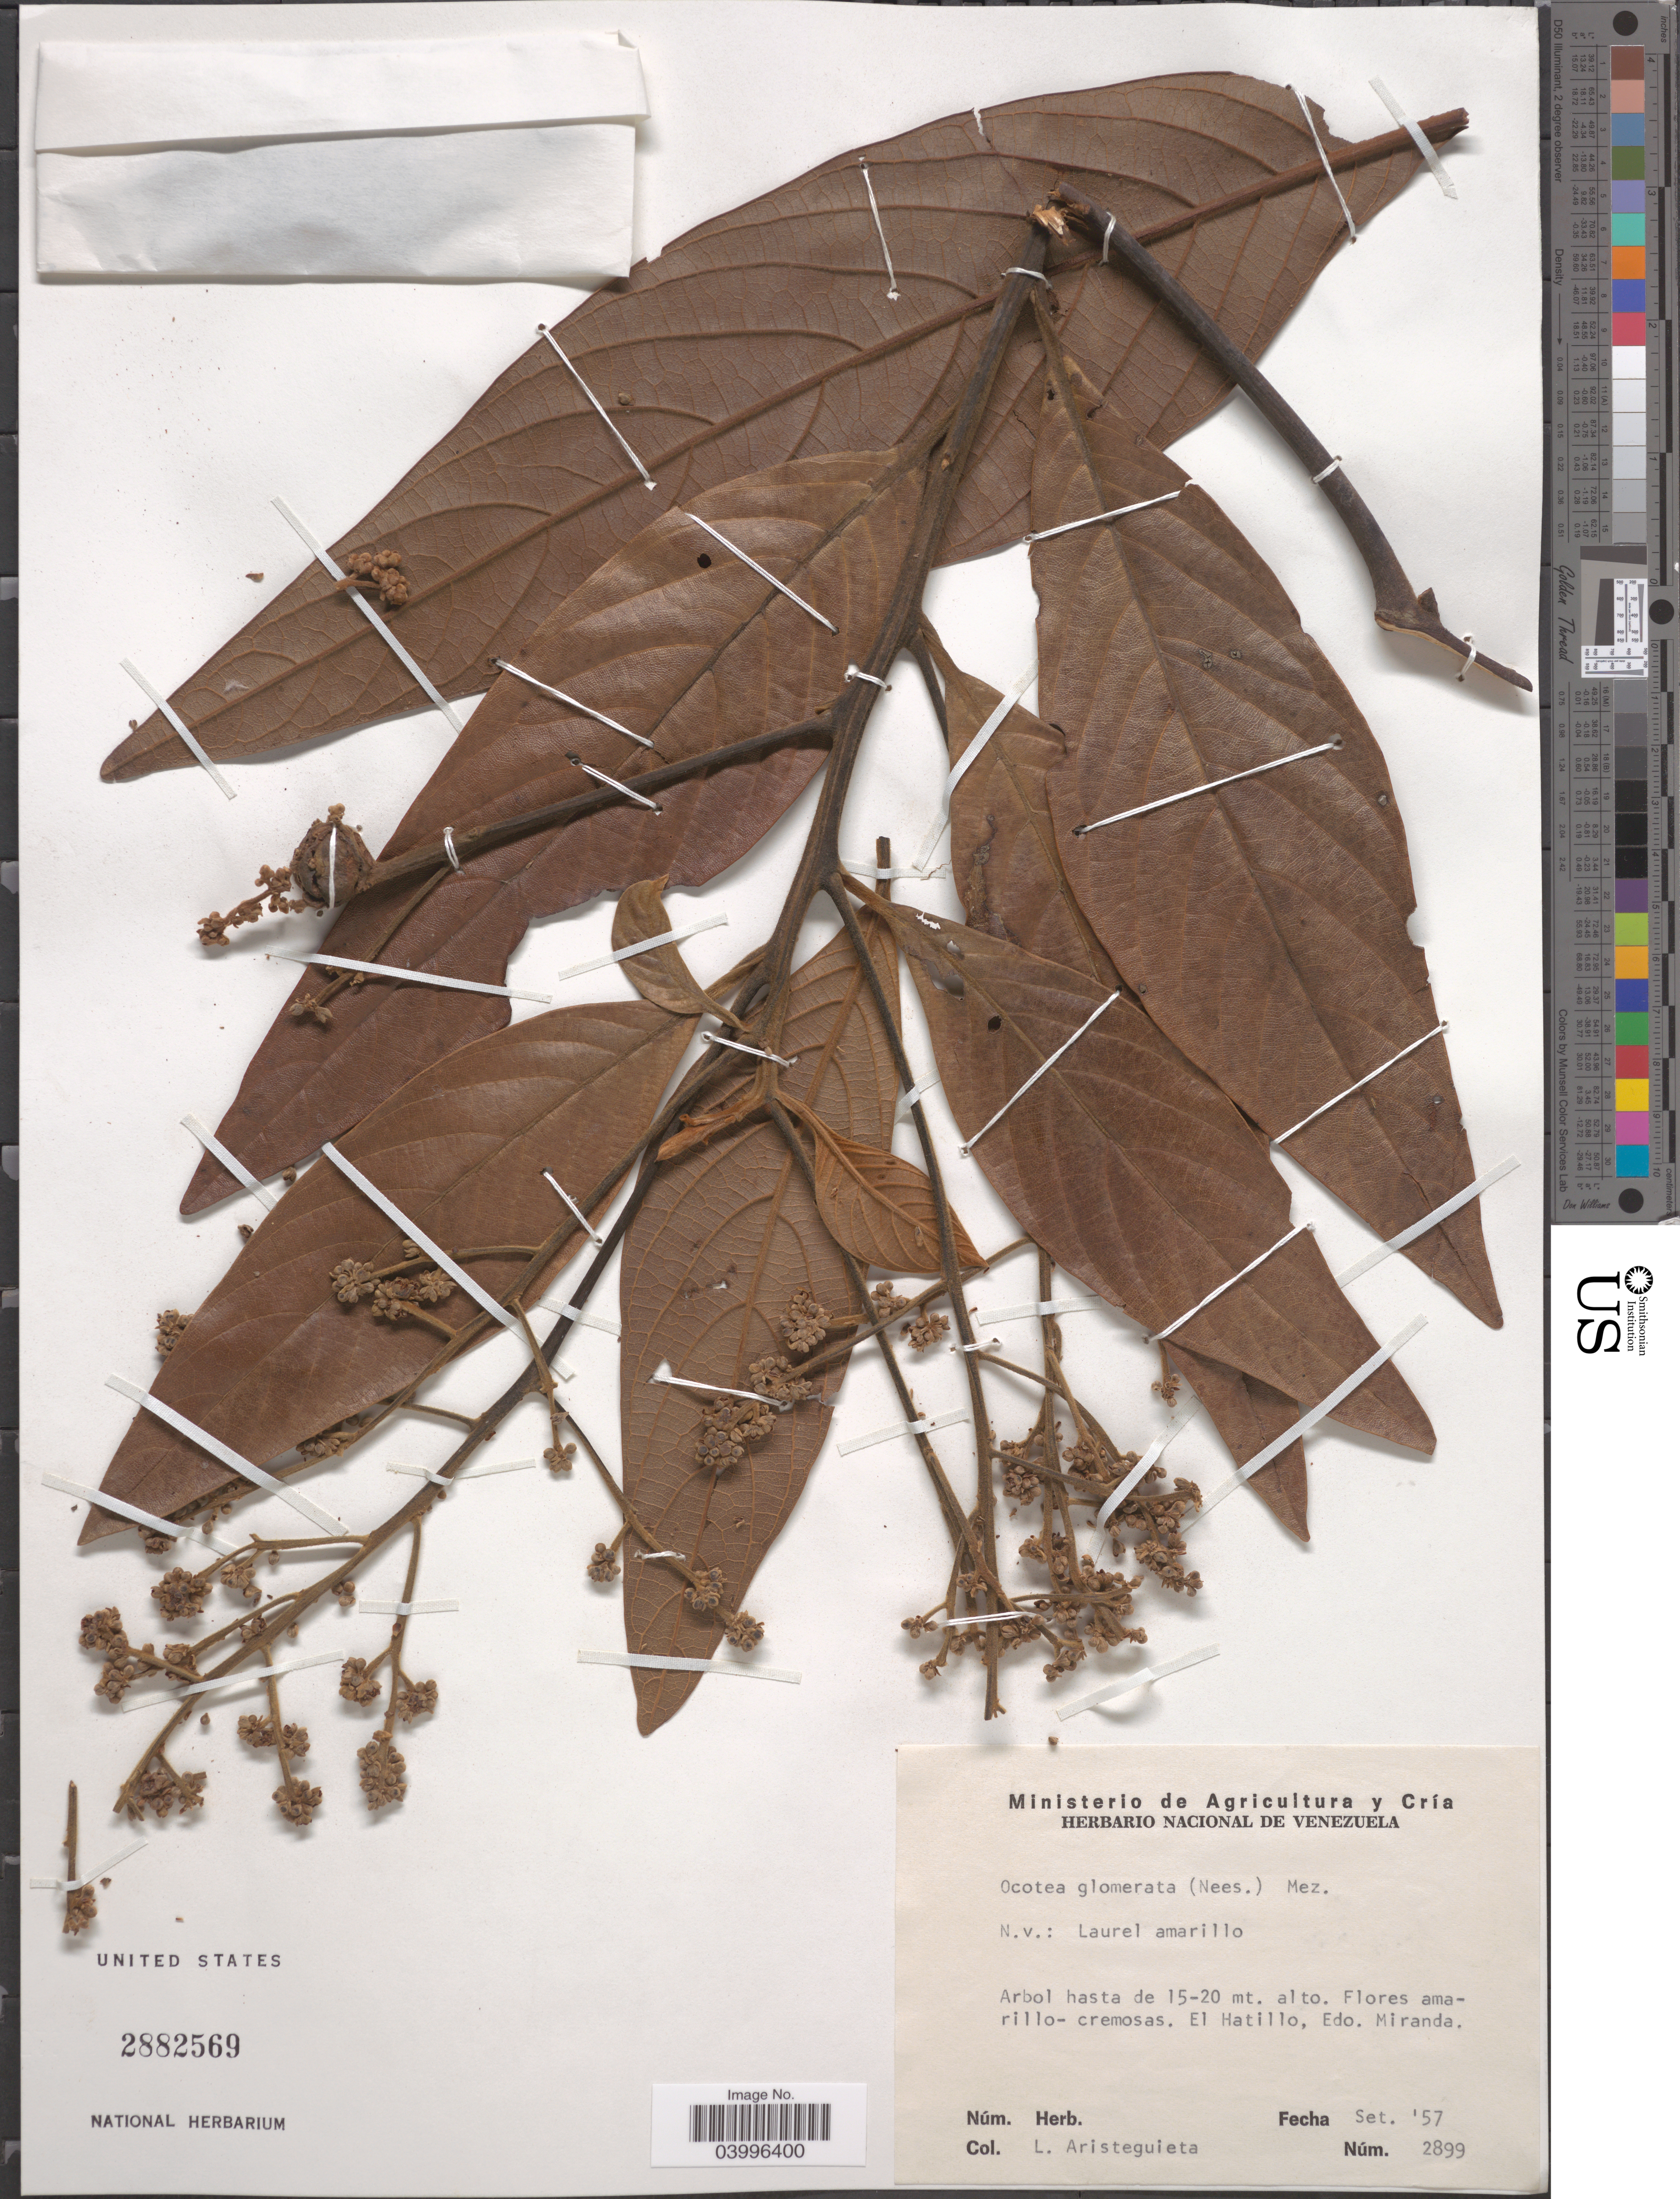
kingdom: Plantae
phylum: Tracheophyta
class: Magnoliopsida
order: Laurales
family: Lauraceae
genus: Ocotea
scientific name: Ocotea glomerata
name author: (Nees) Mez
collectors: L. Aristeguieta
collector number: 2899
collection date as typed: Transcribed d/m/y: /9/57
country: Venezuela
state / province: Miranda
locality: El Hatillo.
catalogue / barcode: US 2882569